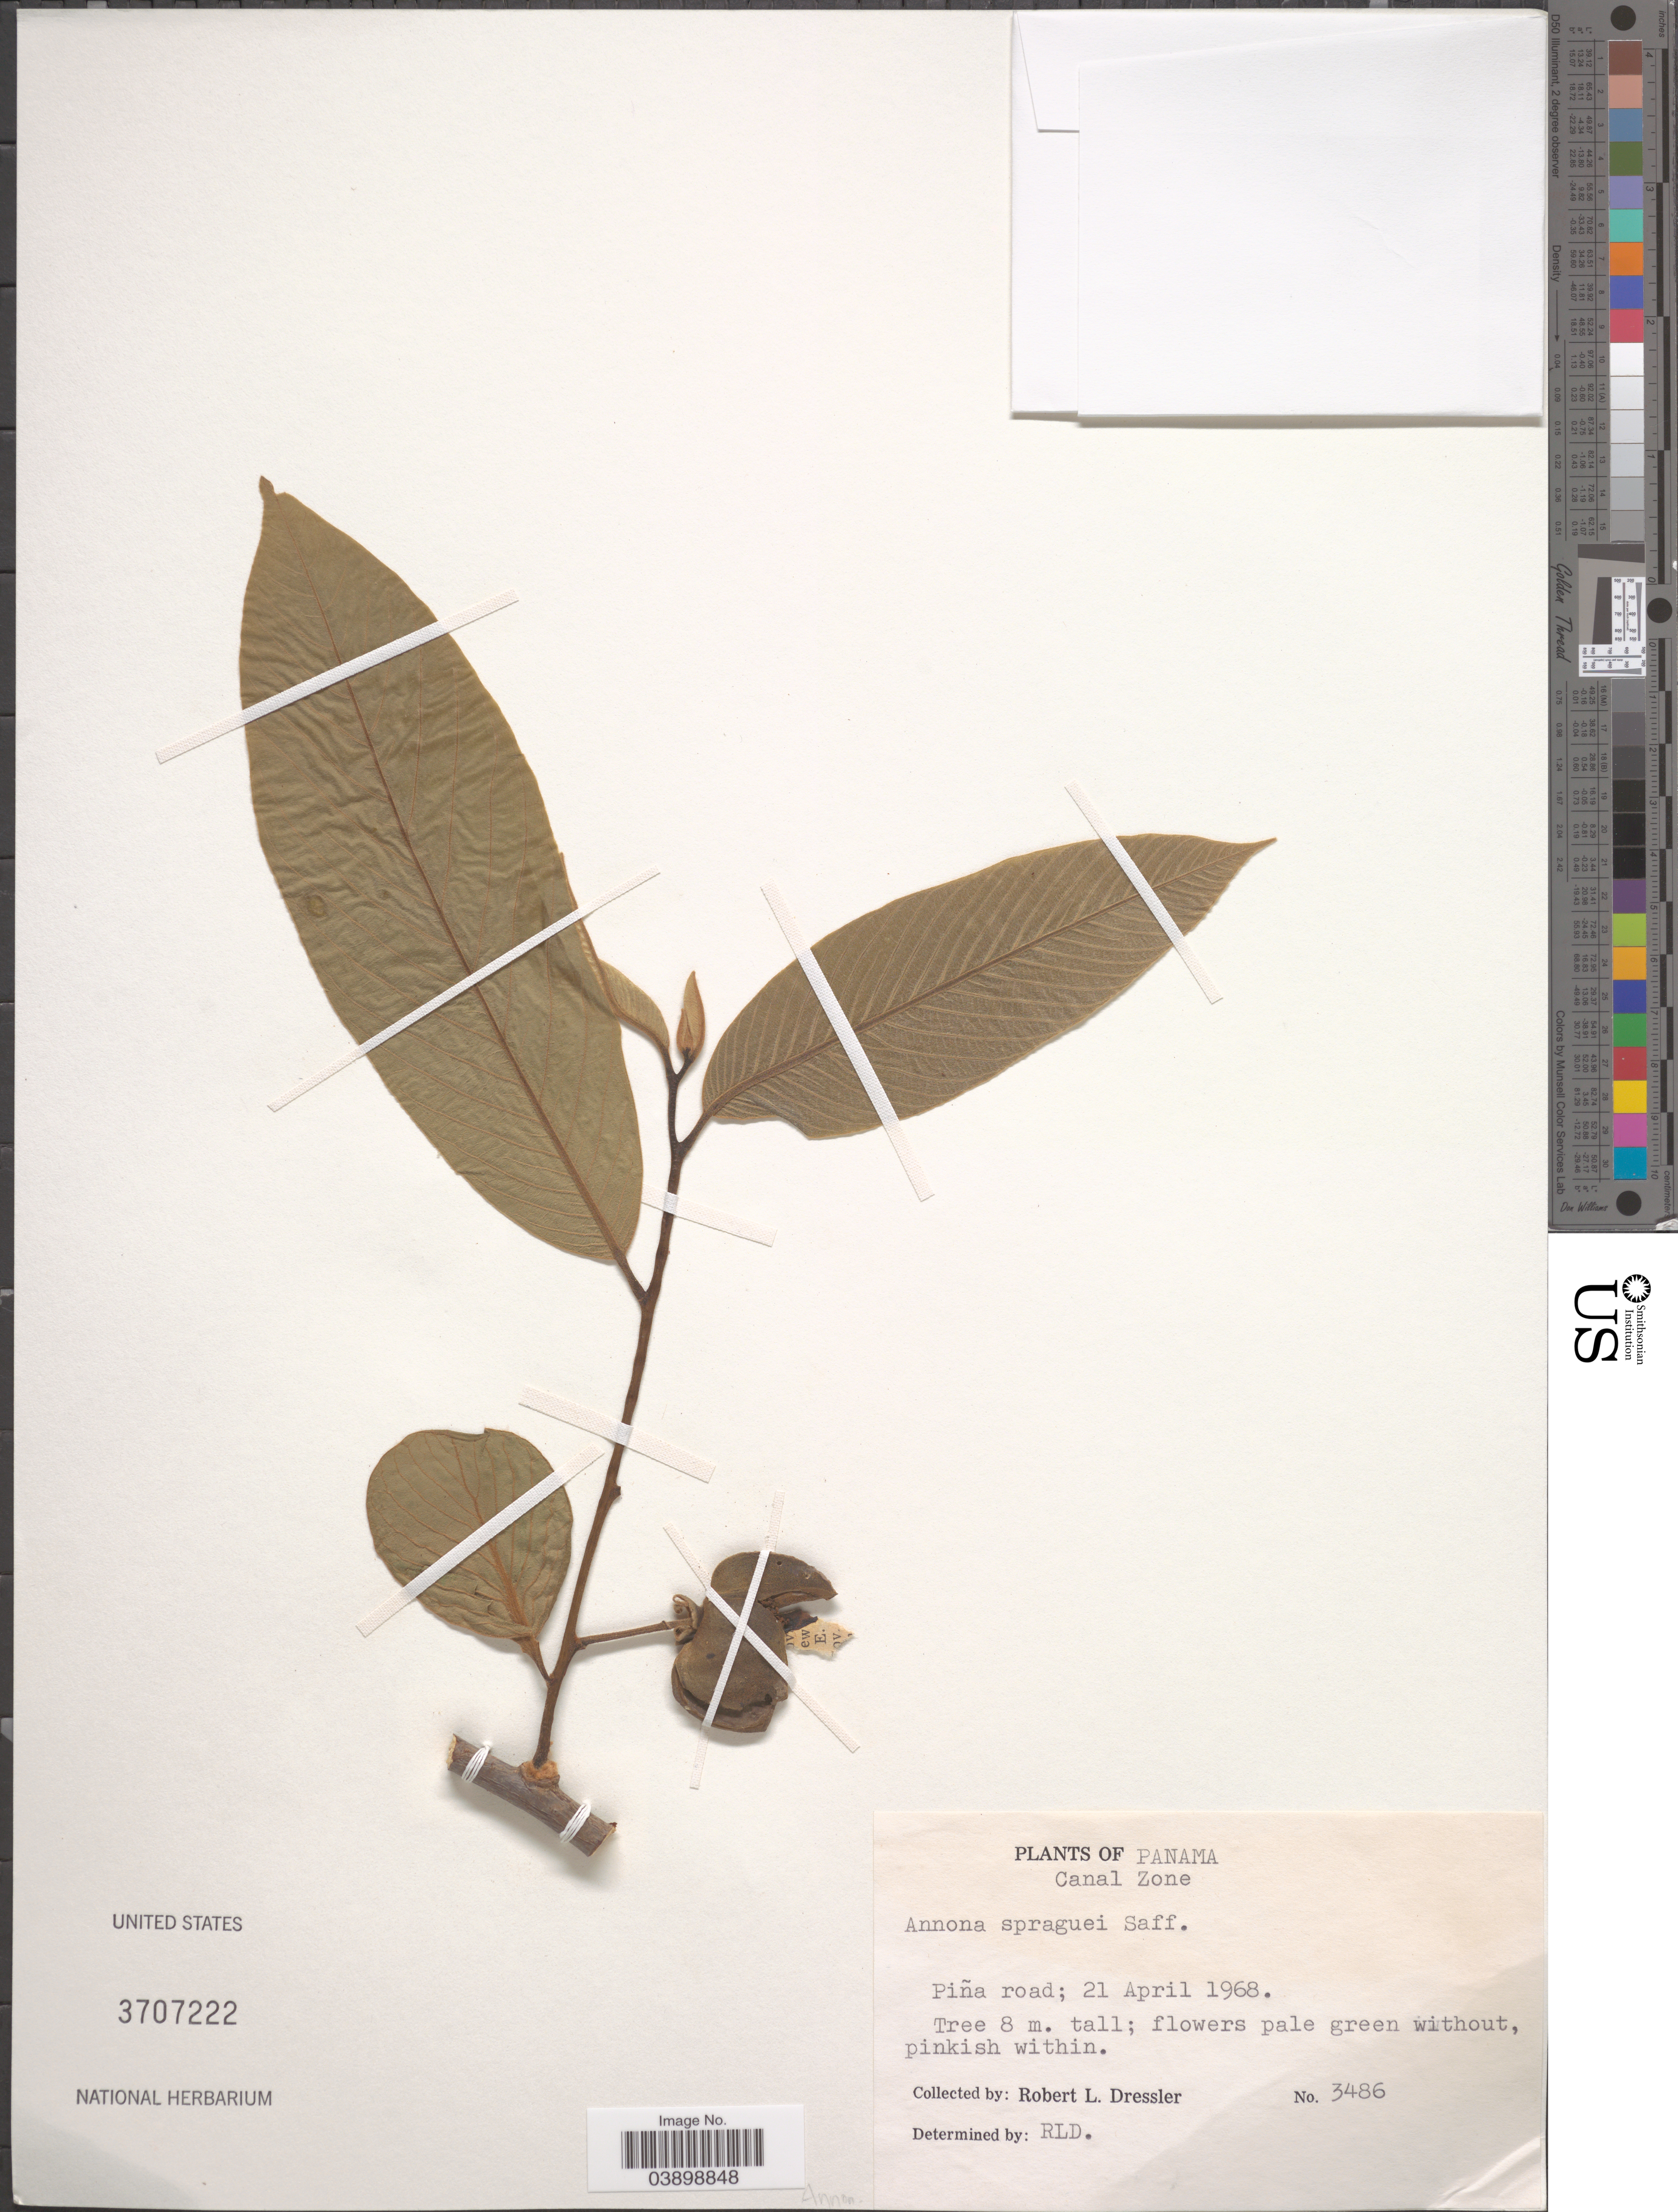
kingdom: Plantae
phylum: Tracheophyta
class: Magnoliopsida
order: Magnoliales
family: Annonaceae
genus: Annona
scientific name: Annona spraguei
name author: Saff.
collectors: R. Dressler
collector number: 3486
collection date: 1968-04-21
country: Panama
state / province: Colón / Panamá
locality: Canal Zone. Piña road.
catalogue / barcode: US 3707222